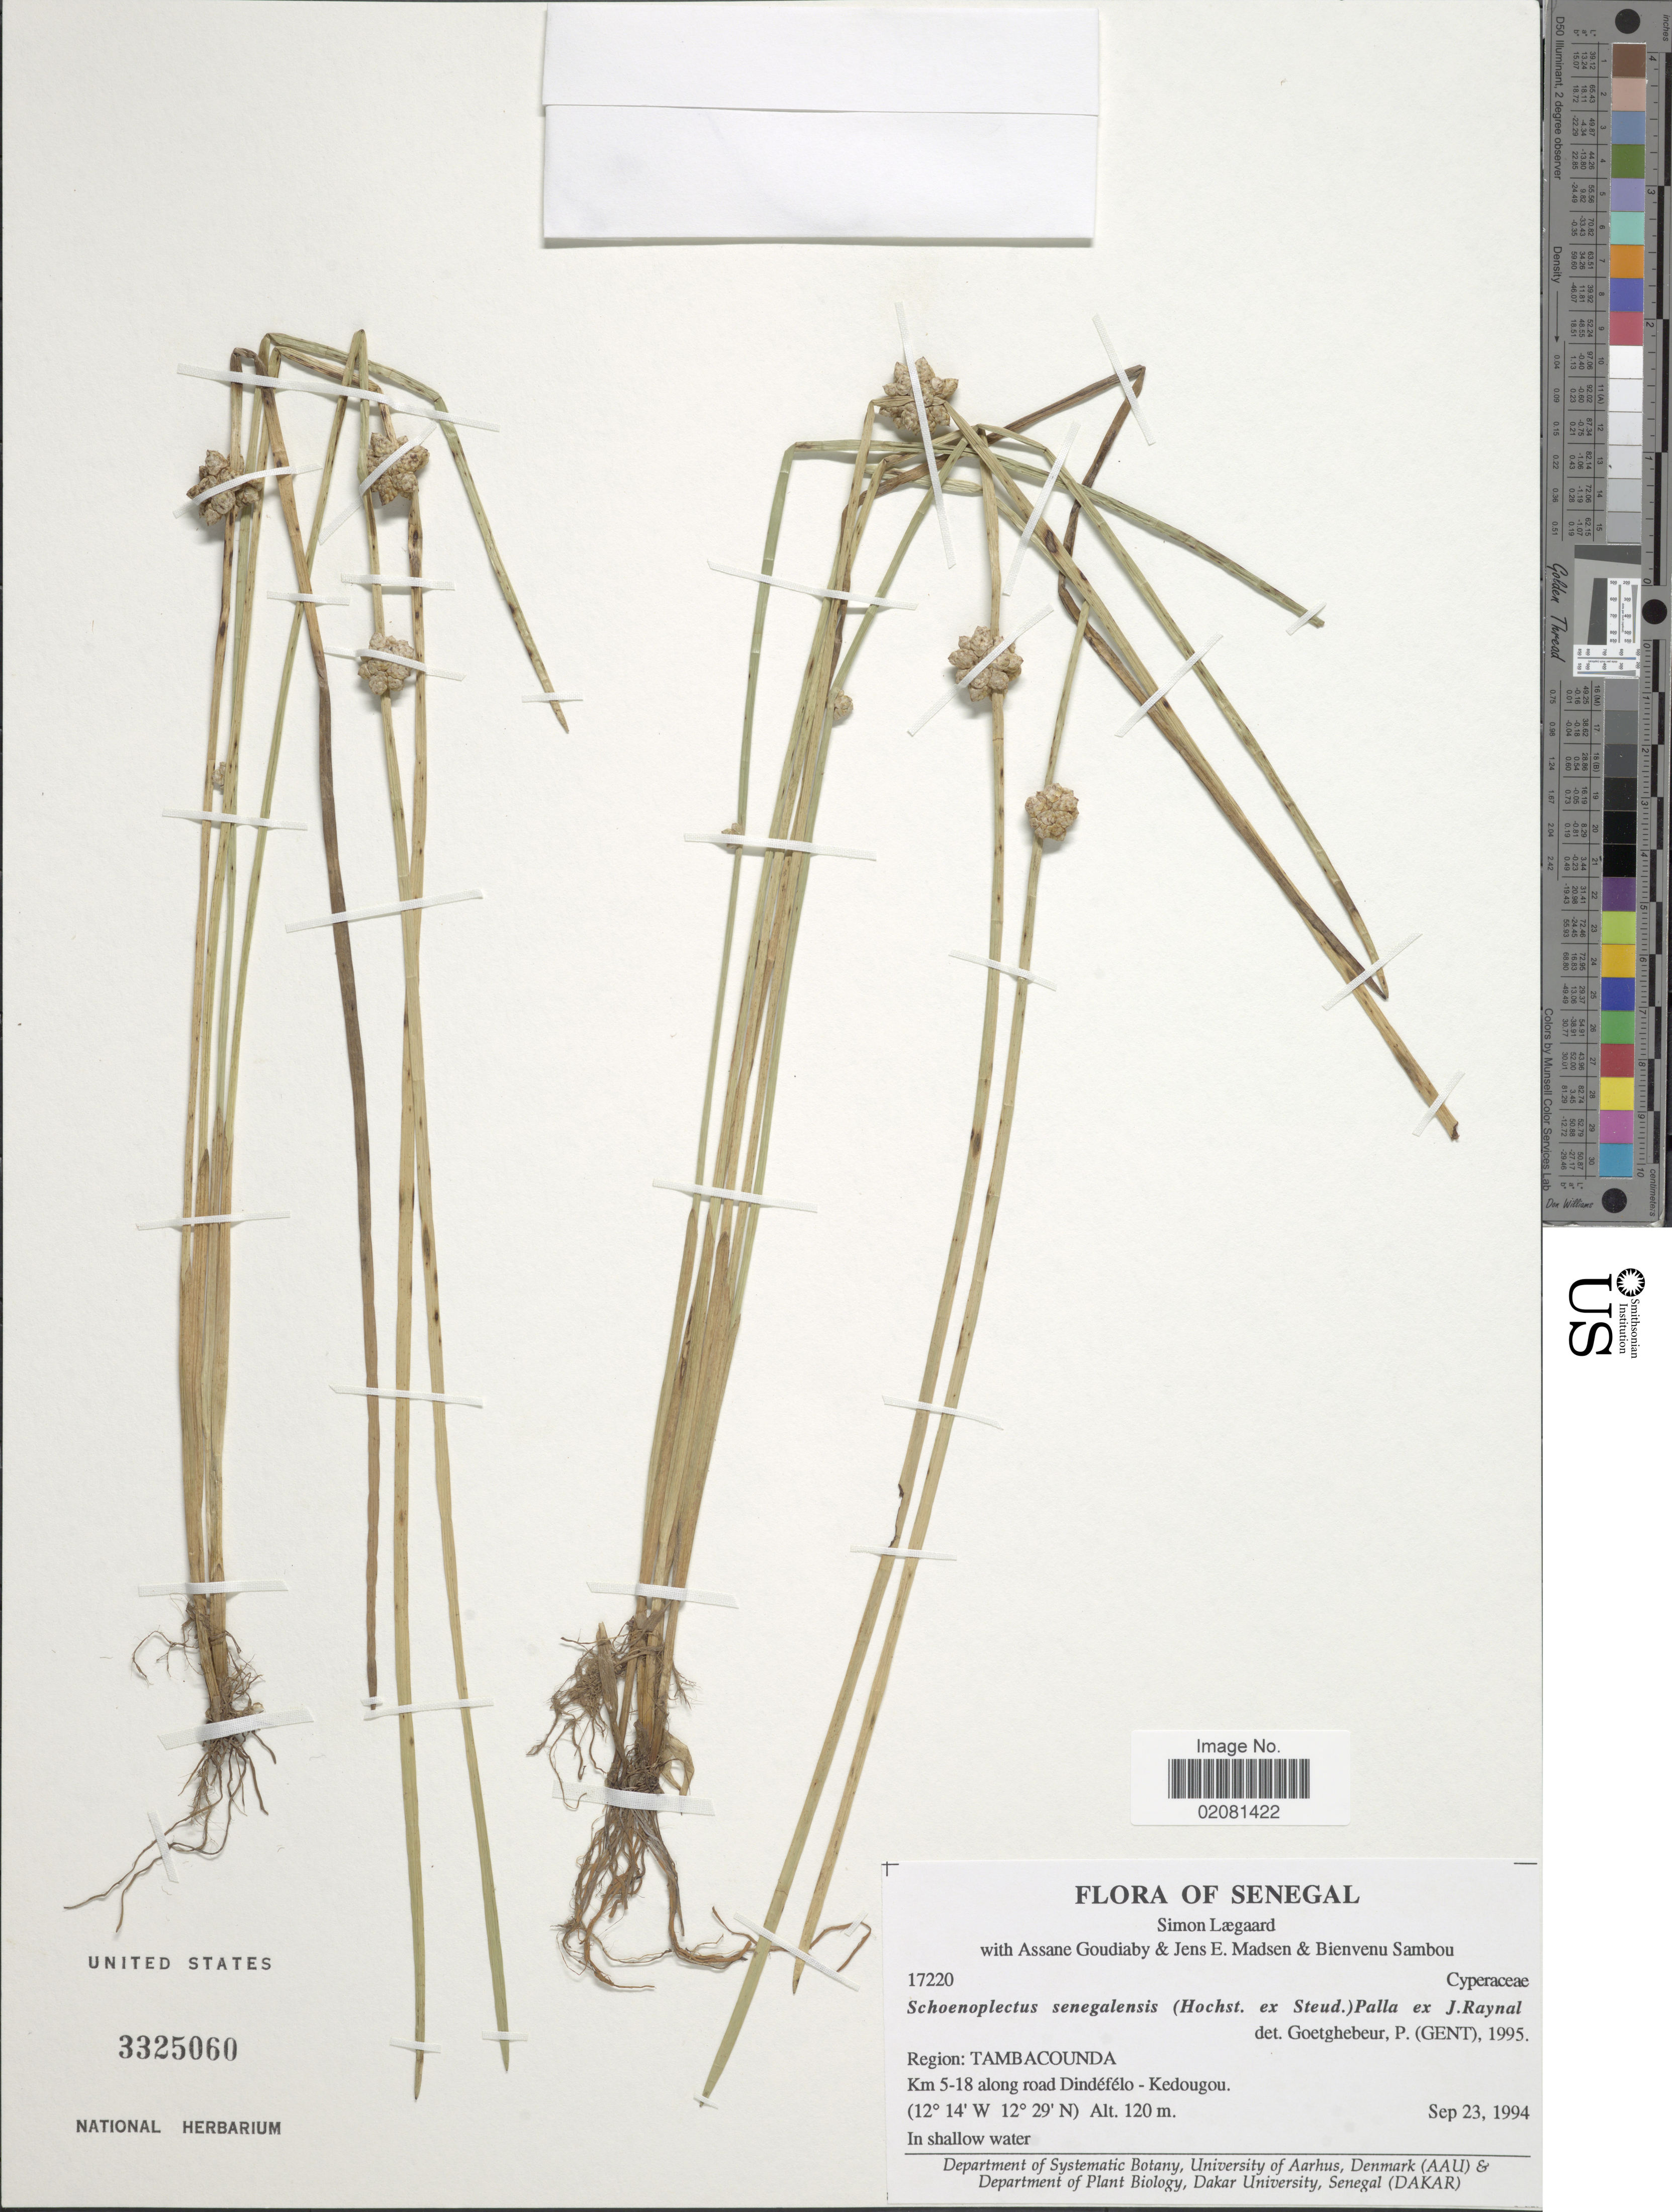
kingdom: Plantae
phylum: Tracheophyta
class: Liliopsida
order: Poales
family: Cyperaceae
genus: Schoenoplectus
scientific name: Schoenoplectus senegalensis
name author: (Steud.) Palla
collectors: S. Lægaard, A. Goudiaby, J. E. Madsen & B. Sambou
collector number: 17220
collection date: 1994-09-23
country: Senegal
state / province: Tambacounda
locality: Region: Tambacounda. Km 5-18 along road Dindéfélo-Kedougou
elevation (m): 120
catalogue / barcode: US 3325060